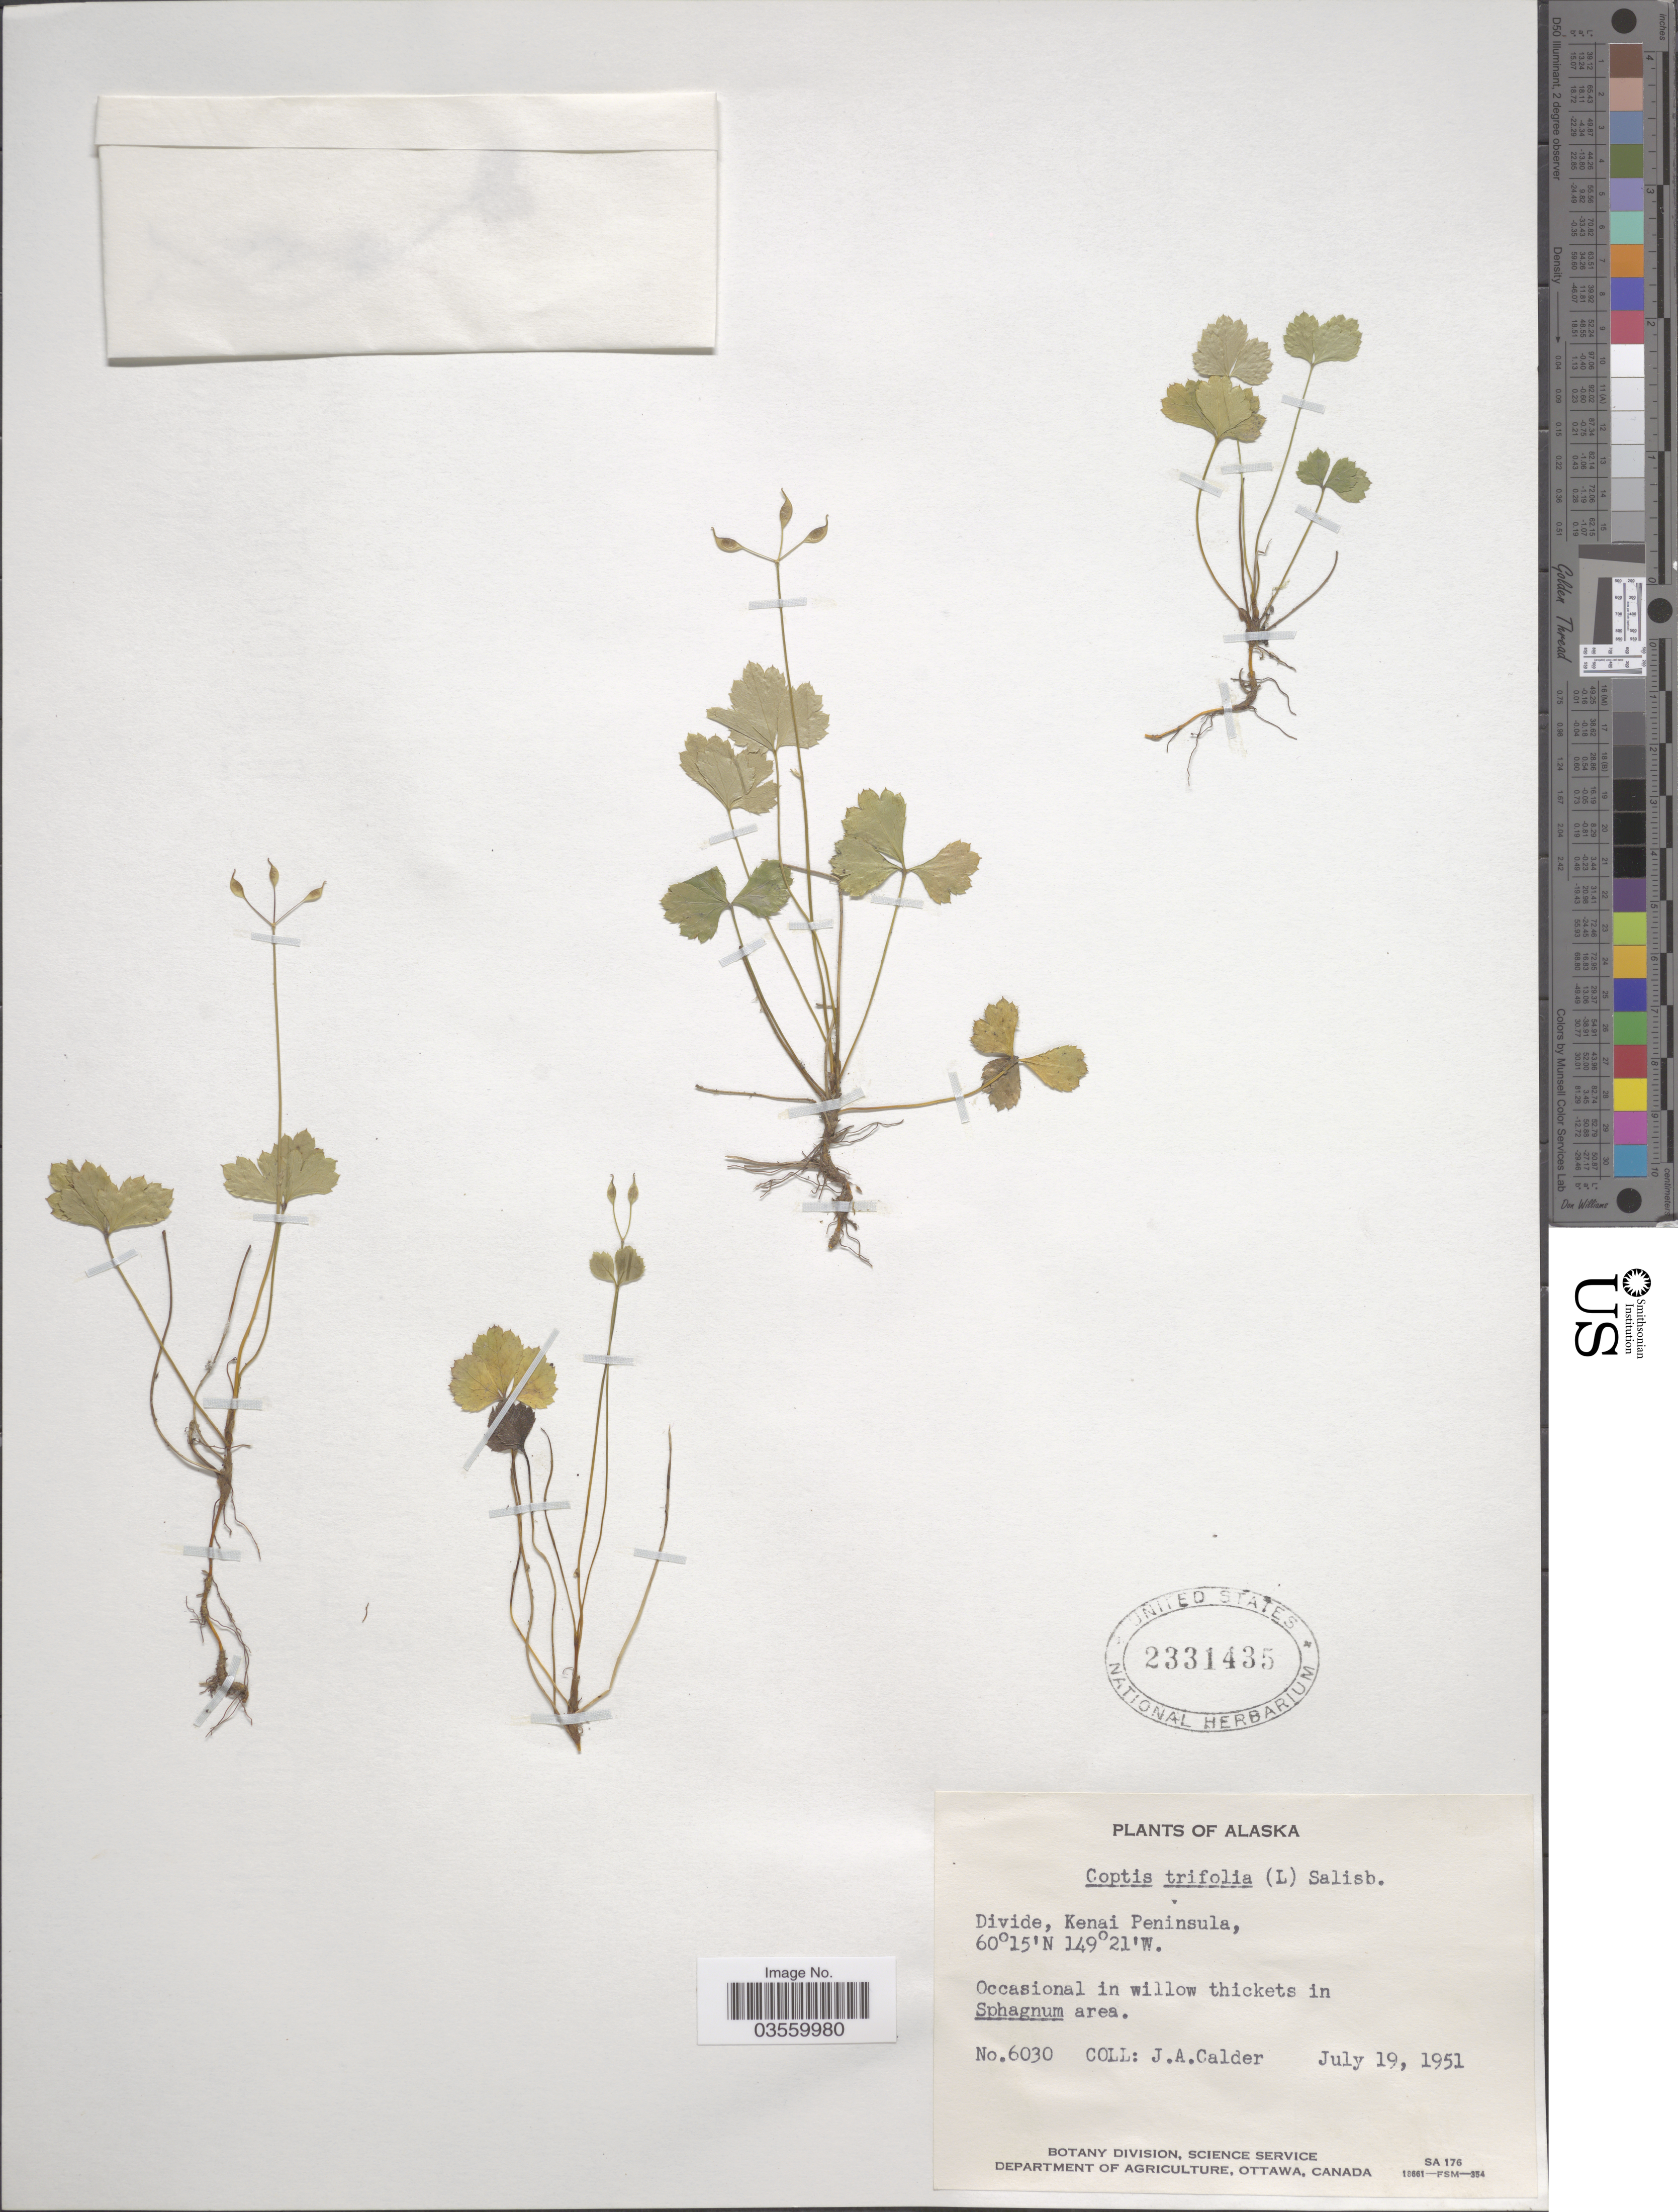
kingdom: Plantae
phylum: Tracheophyta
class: Magnoliopsida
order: Ranunculales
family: Ranunculaceae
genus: Coptis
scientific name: Coptis trifolia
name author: (L.) Salisb.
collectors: J. A. Calder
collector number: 6030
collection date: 1951-07-19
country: United States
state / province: Alaska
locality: Divide, Kenai Peninsula.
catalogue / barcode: US 2331435